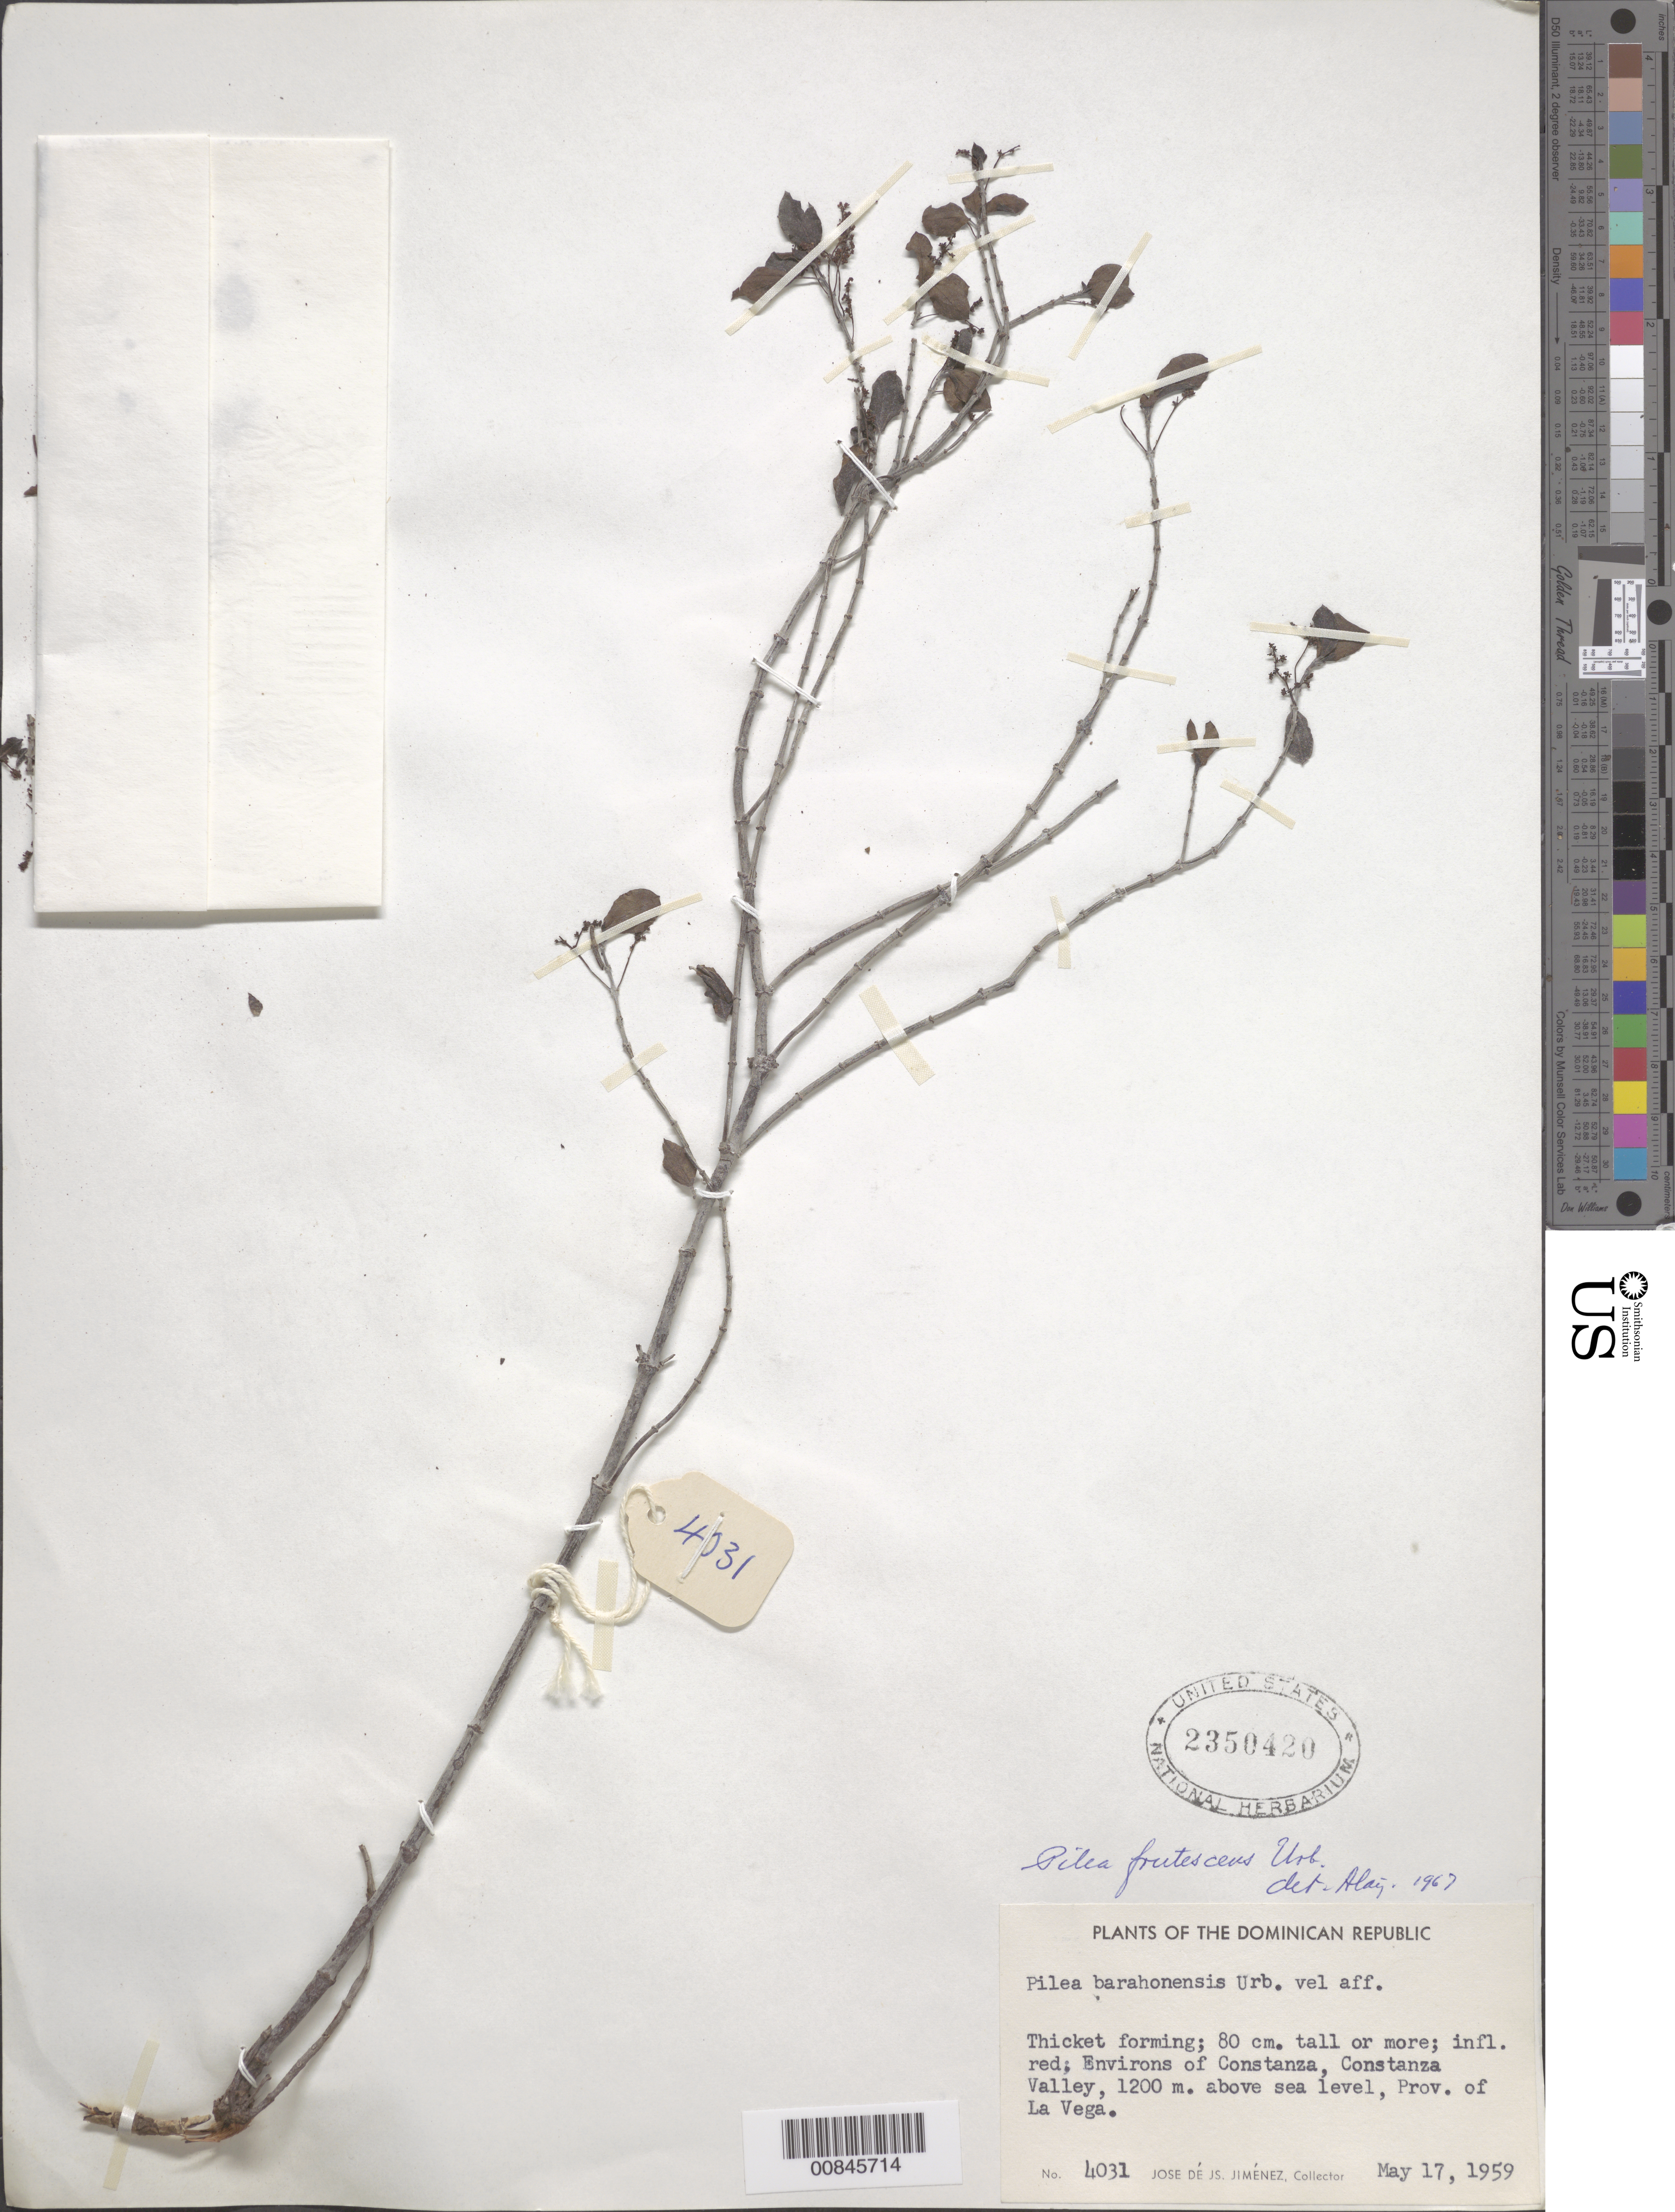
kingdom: Plantae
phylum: Tracheophyta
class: Magnoliopsida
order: Rosales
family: Urticaceae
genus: Pilea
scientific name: Pilea frutescens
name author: Urb.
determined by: Liogier, Alain H.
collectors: J. J. Jiménez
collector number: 4031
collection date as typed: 17 May 1959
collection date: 1959-05-17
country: Dominican Republic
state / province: La Vega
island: Hispaniola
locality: Environs of Constanza, Constanza Valley.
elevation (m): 1200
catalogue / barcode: US 2350420